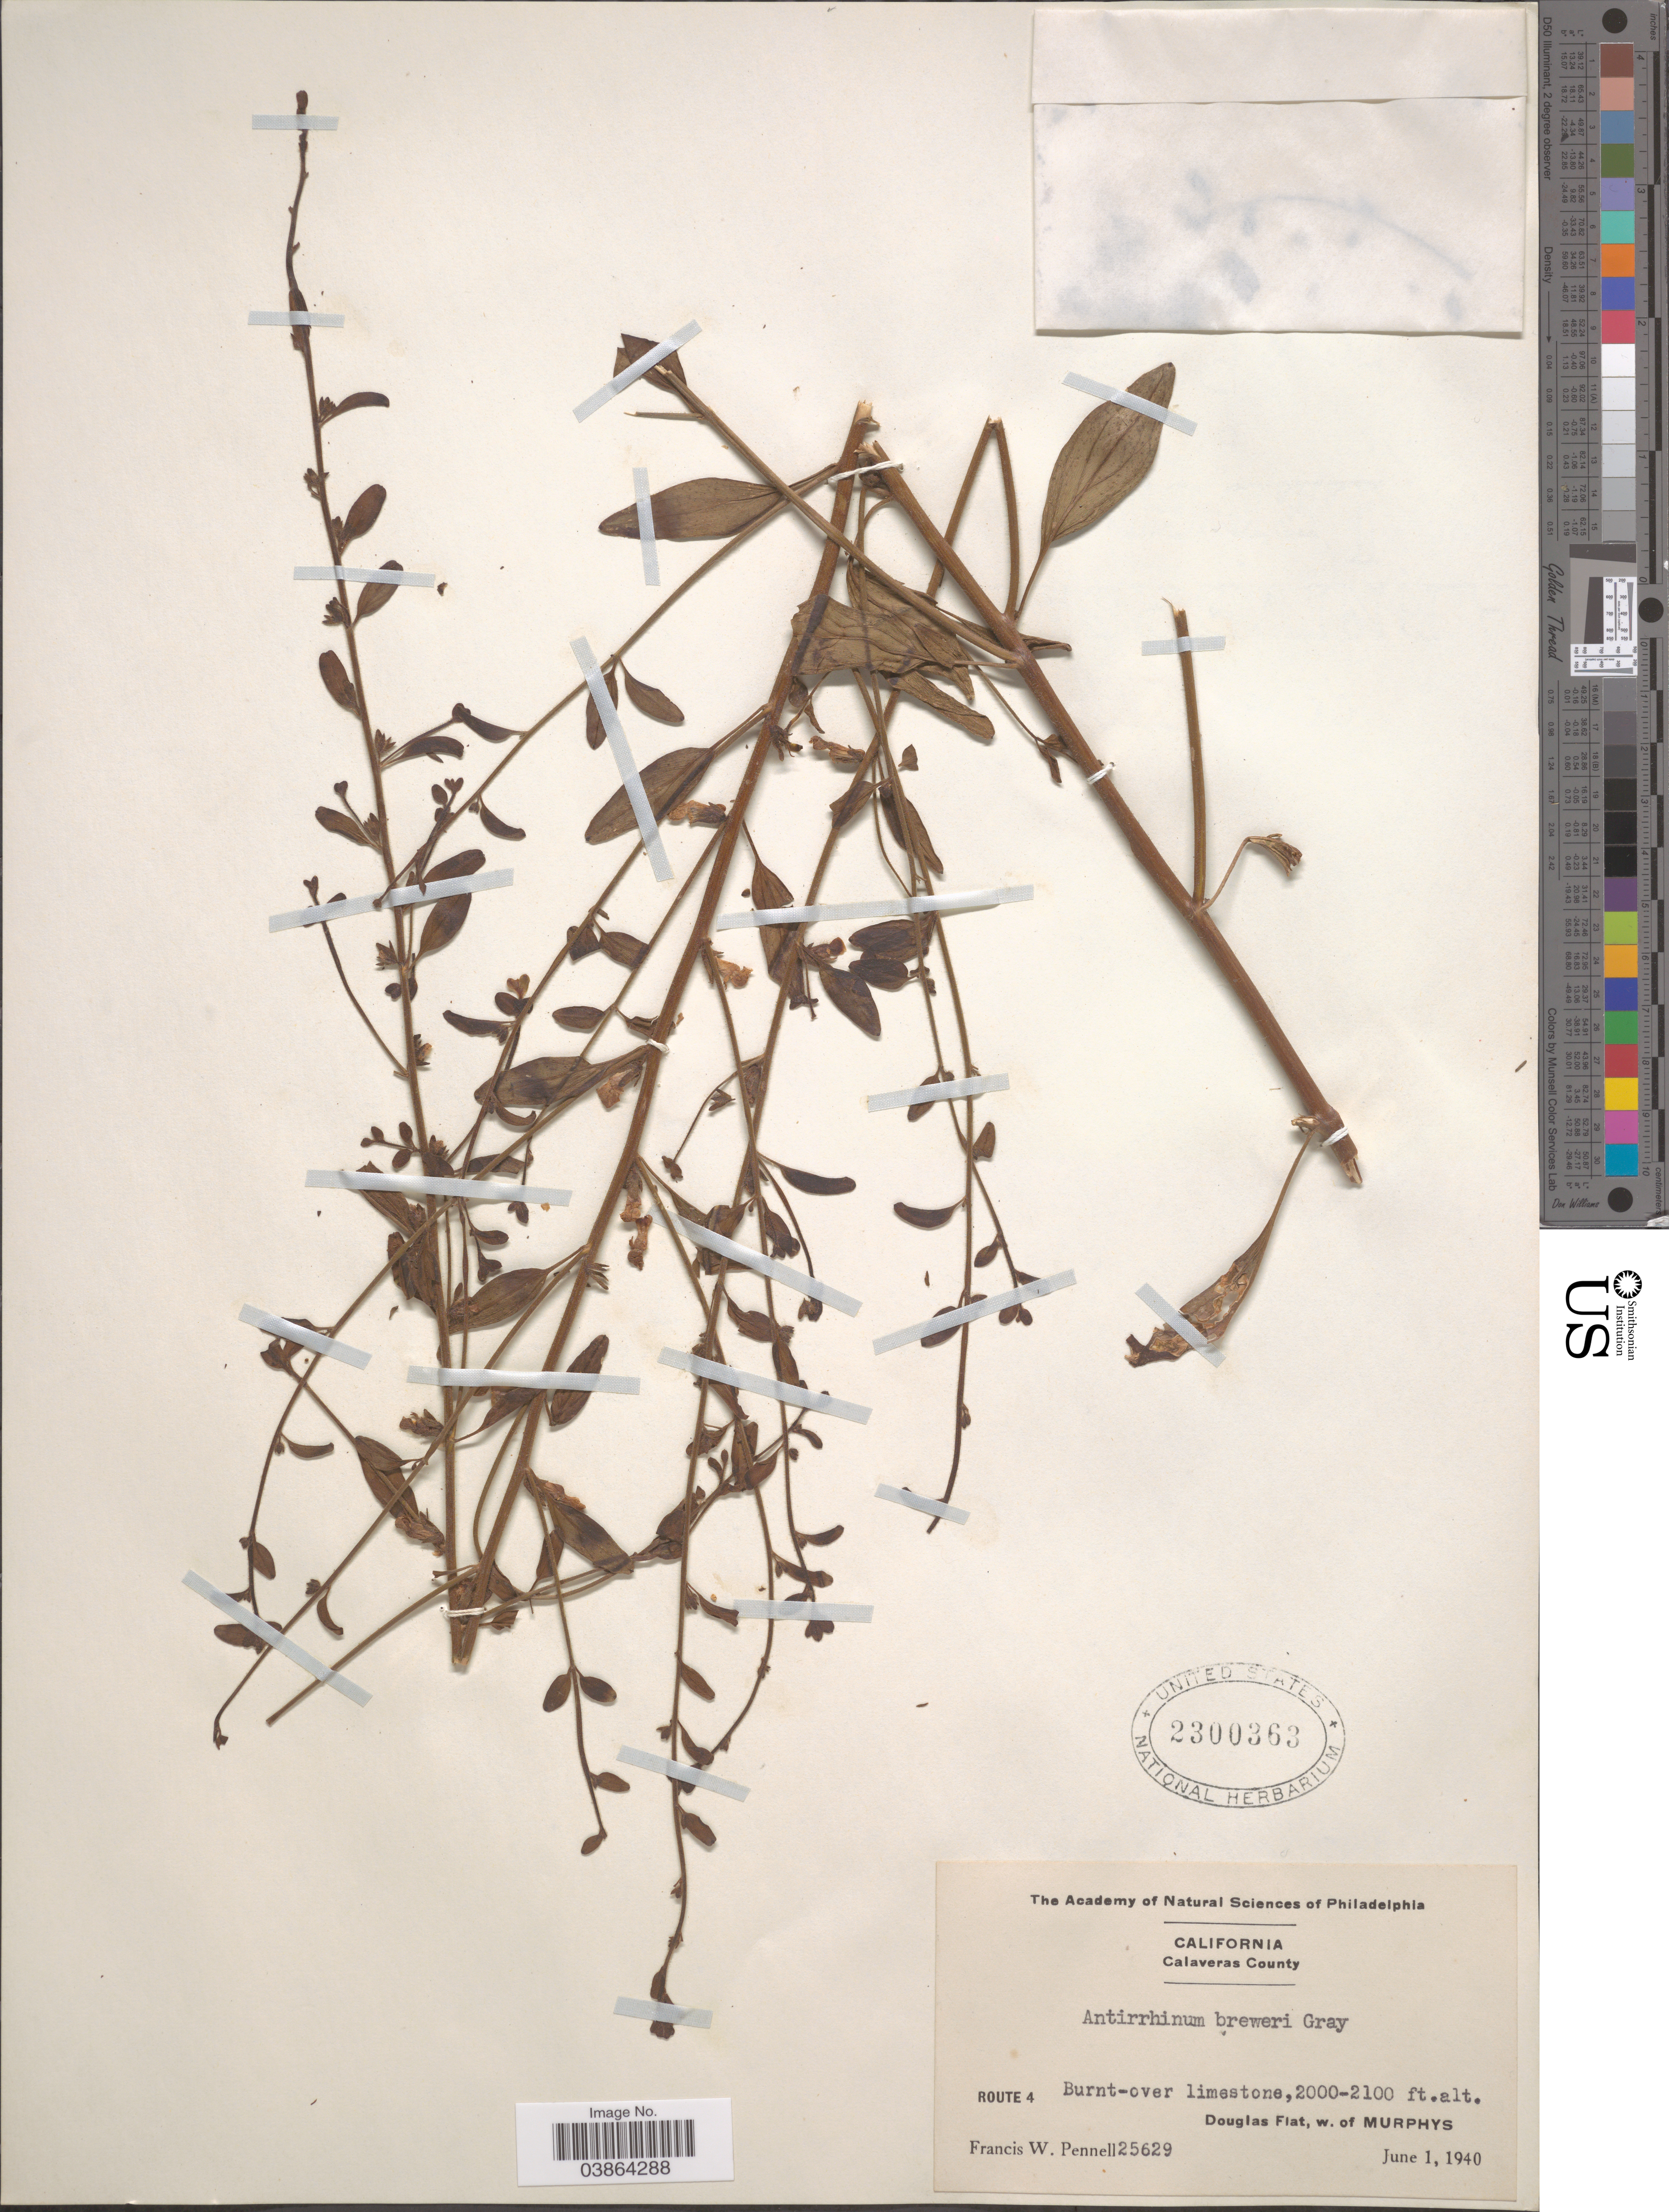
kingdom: Plantae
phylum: Tracheophyta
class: Magnoliopsida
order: Lamiales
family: Plantaginaceae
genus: Sairocarpus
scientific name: Sairocarpus vexillocalyculatus subsp. breweri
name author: (A. Gray) Barringer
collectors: F. W. Pennell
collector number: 25629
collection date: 1940-06-01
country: United States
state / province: California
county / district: Calaveras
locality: Calaveras County. Route 4. Burnt-over limestone, Douglas Flat, w. of Murphys.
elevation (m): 610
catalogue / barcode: US 2300363